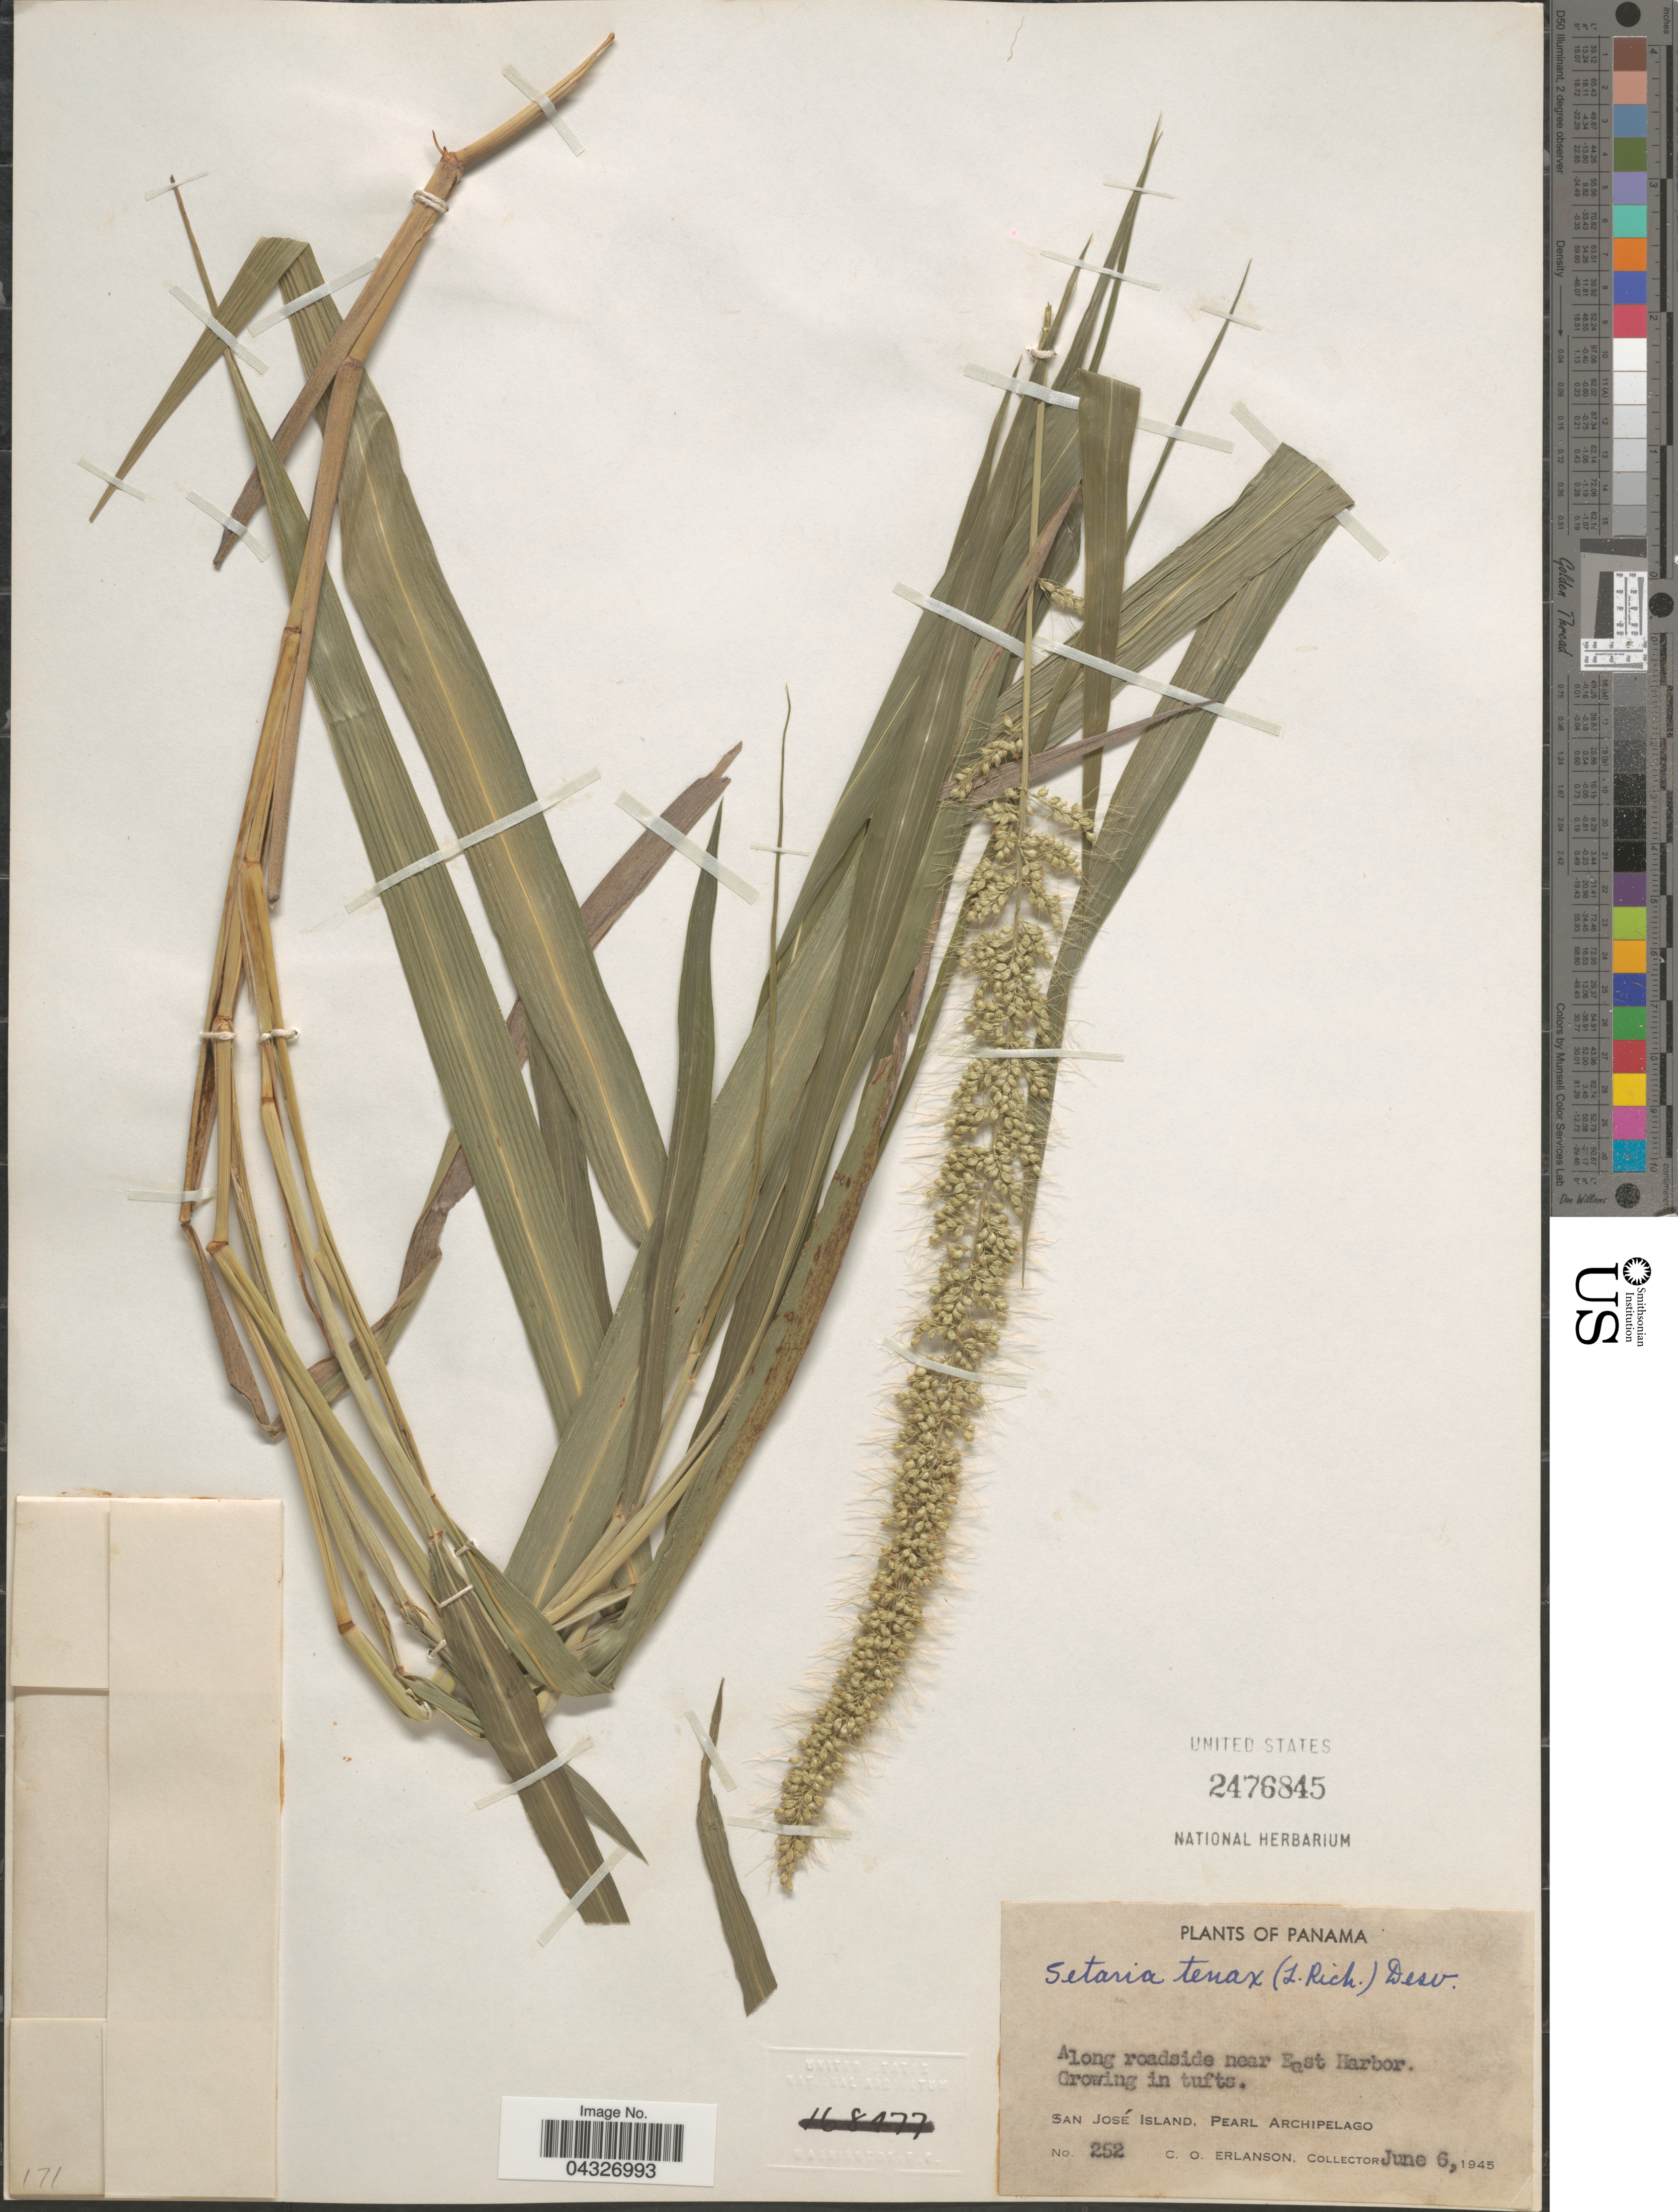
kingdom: Plantae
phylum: Tracheophyta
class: Liliopsida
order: Poales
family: Poaceae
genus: Setaria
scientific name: Setaria tenax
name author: (Rich.) Desv.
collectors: C. O. Erlanson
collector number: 252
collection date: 1945-06-06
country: Panama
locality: Along roadside, near East Harbor. San José Island, Pearl Archipelago.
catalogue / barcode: US 2476845